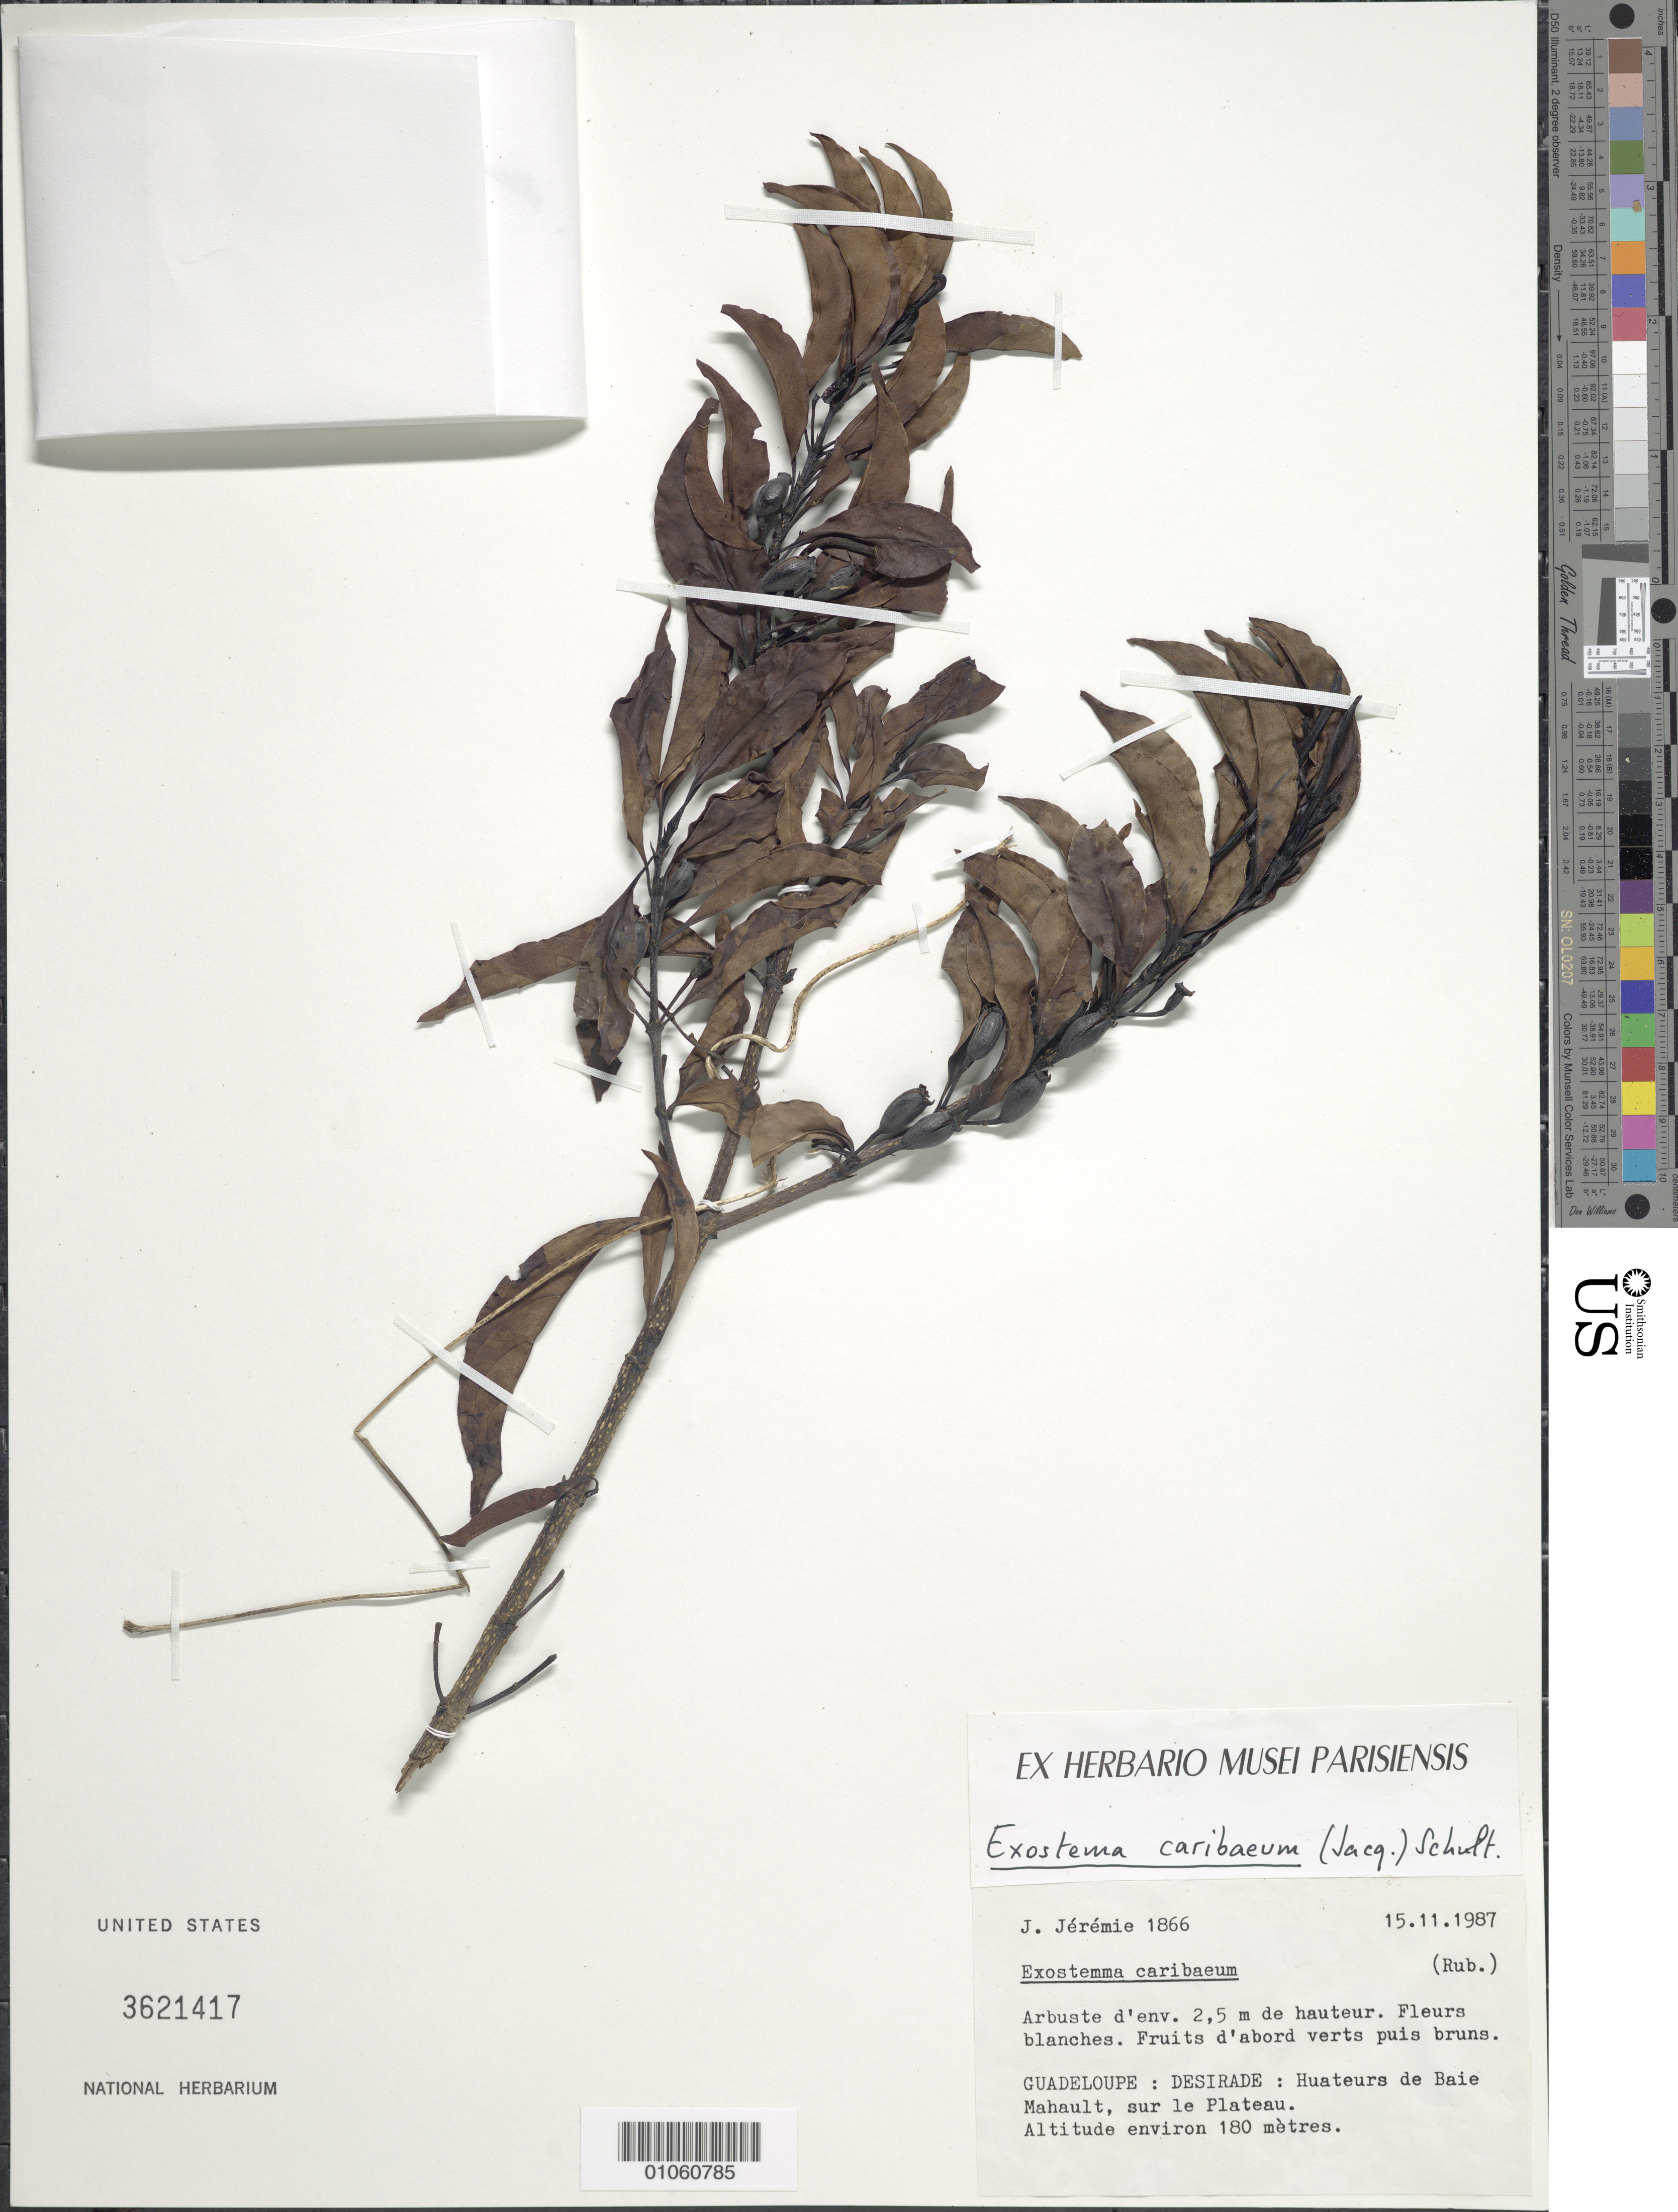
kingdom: Plantae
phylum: Tracheophyta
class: Magnoliopsida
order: Gentianales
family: Rubiaceae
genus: Exostema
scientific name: Exostema caribaeum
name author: (Jacq.) Roem. & Schult.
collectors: J. Jérémie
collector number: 1866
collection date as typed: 15 Nov 1987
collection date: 1987-11-15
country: Guadeloupe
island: La Désirade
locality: Hauteurs de Baie Mahault, sur le Plateau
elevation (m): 180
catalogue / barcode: US 3621417